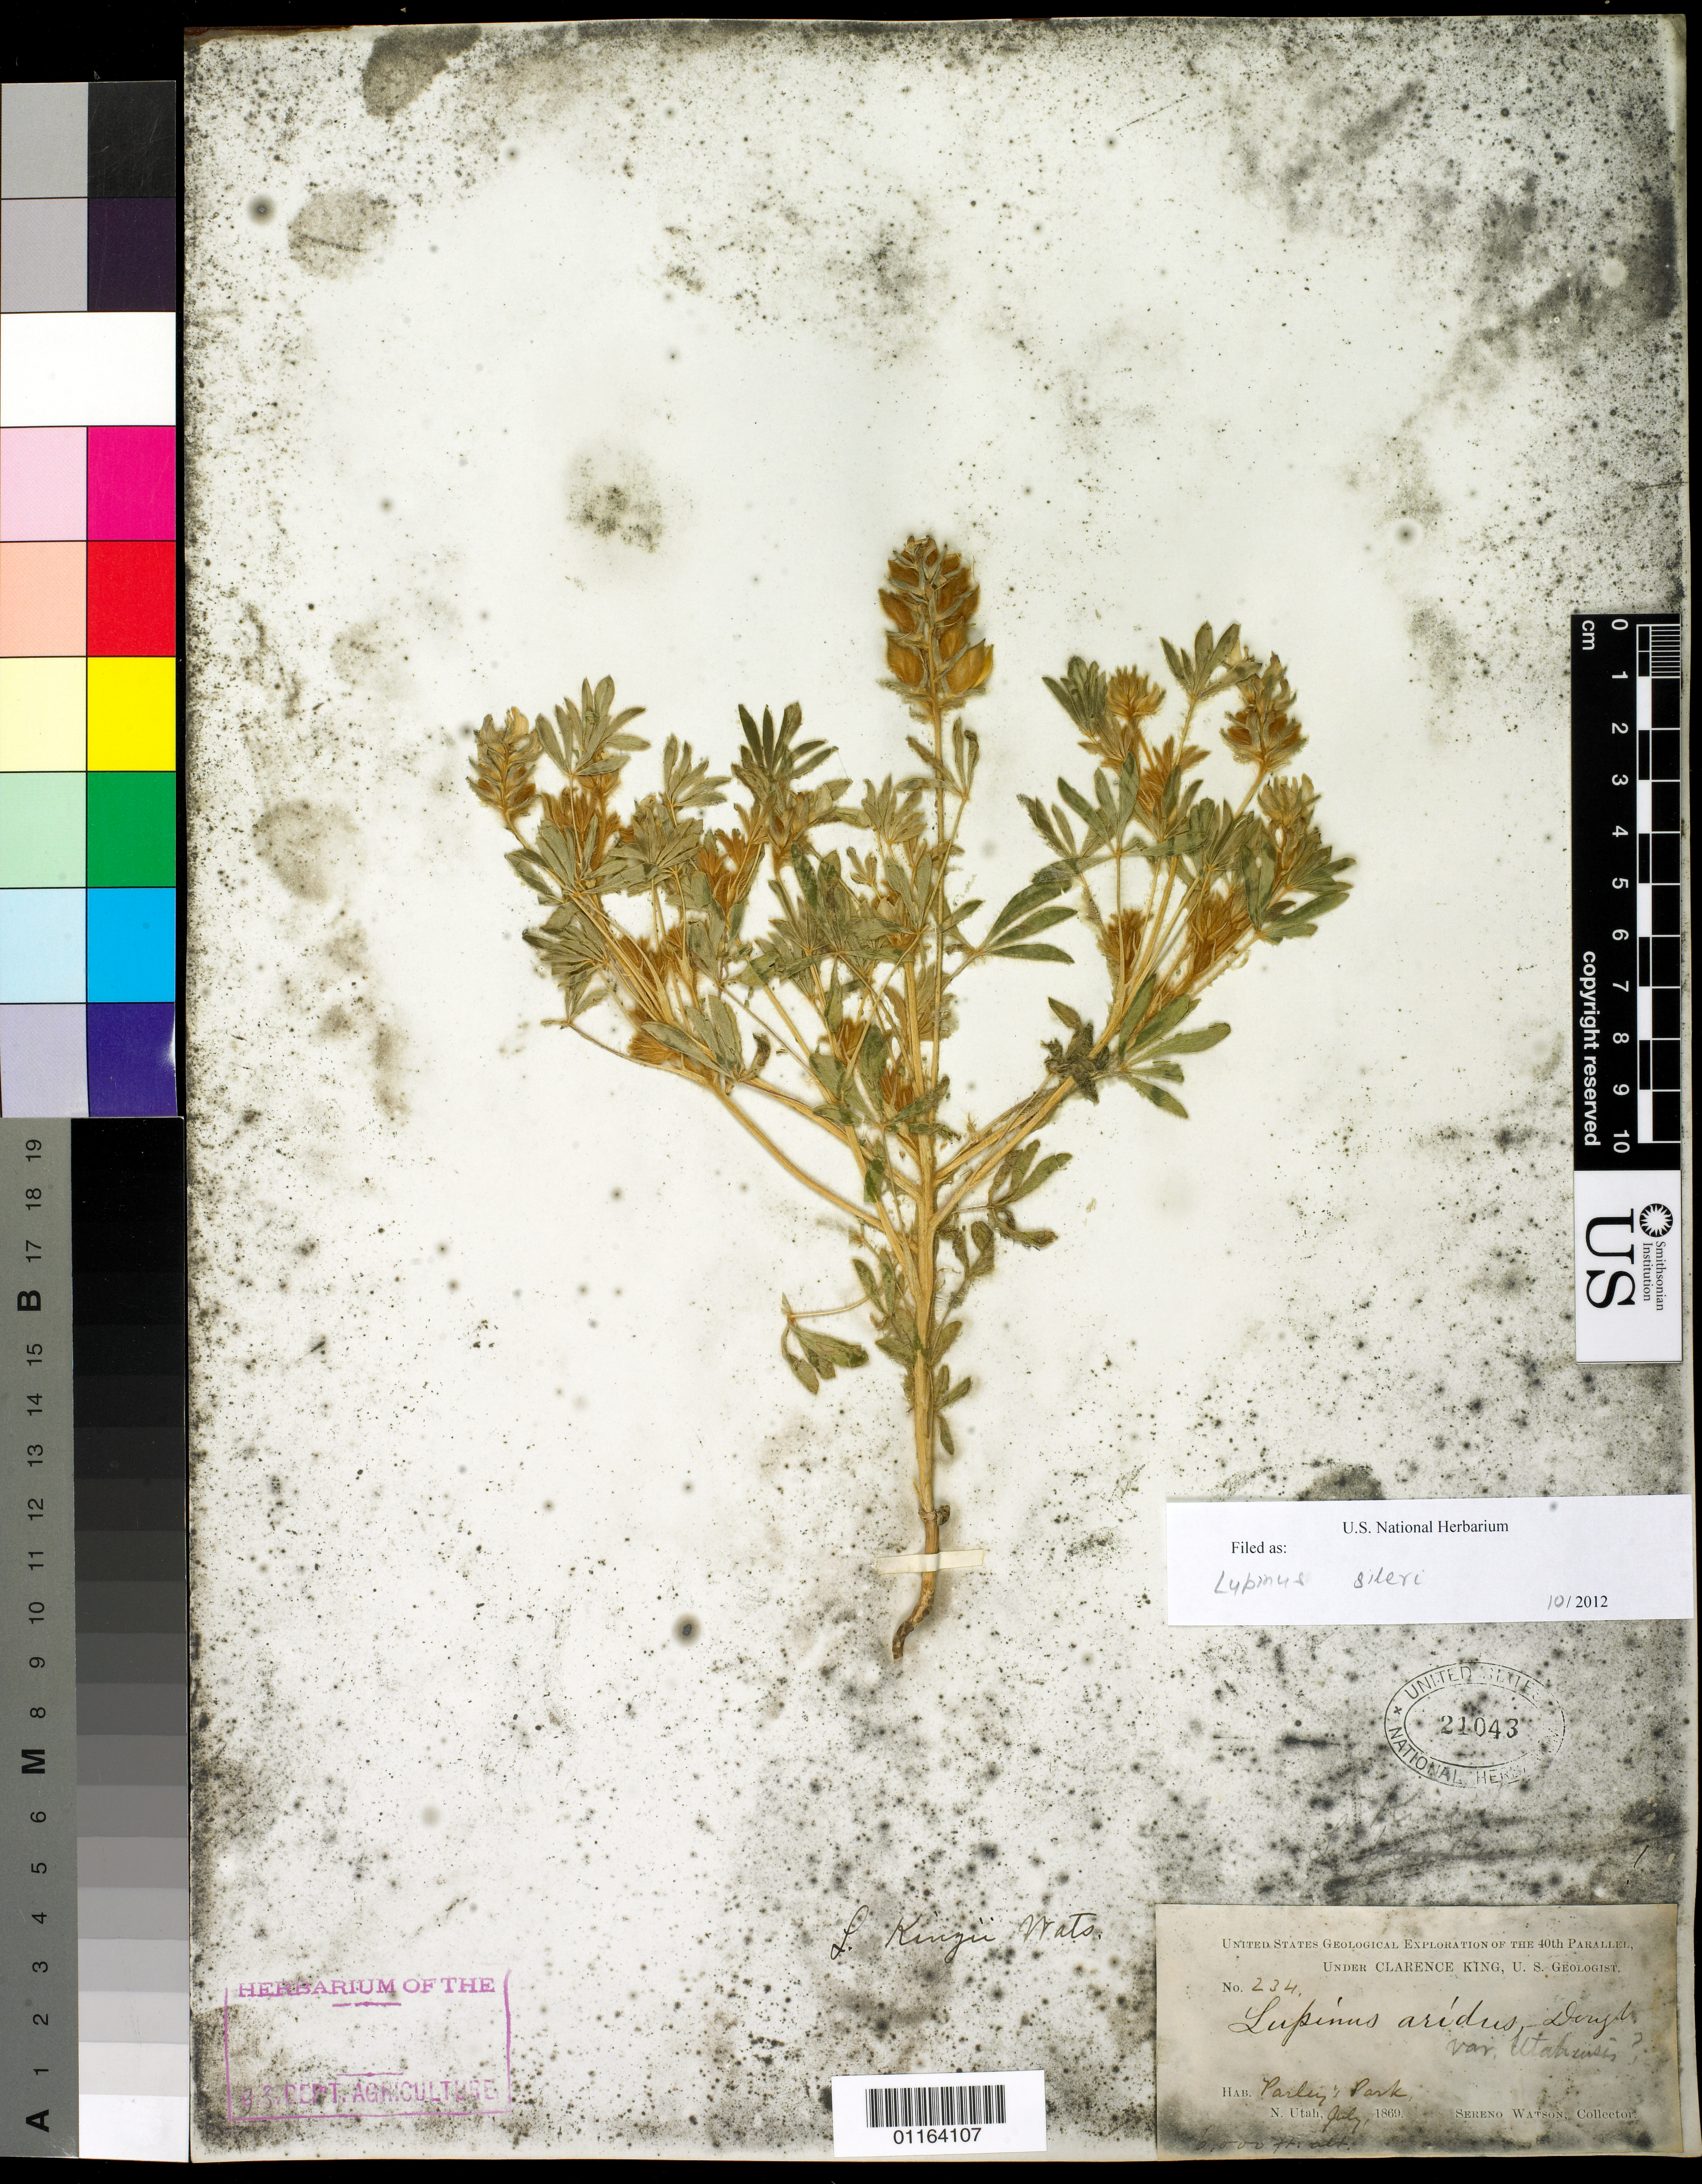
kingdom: Plantae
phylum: Tracheophyta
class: Magnoliopsida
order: Fabales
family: Fabaceae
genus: Lupinus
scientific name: Lupinus sileri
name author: S. Watson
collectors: S. Watson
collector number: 234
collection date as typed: Jul 1869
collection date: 1869-07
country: United States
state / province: Utah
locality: Parley's Park, N. Utah.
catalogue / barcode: US 21043